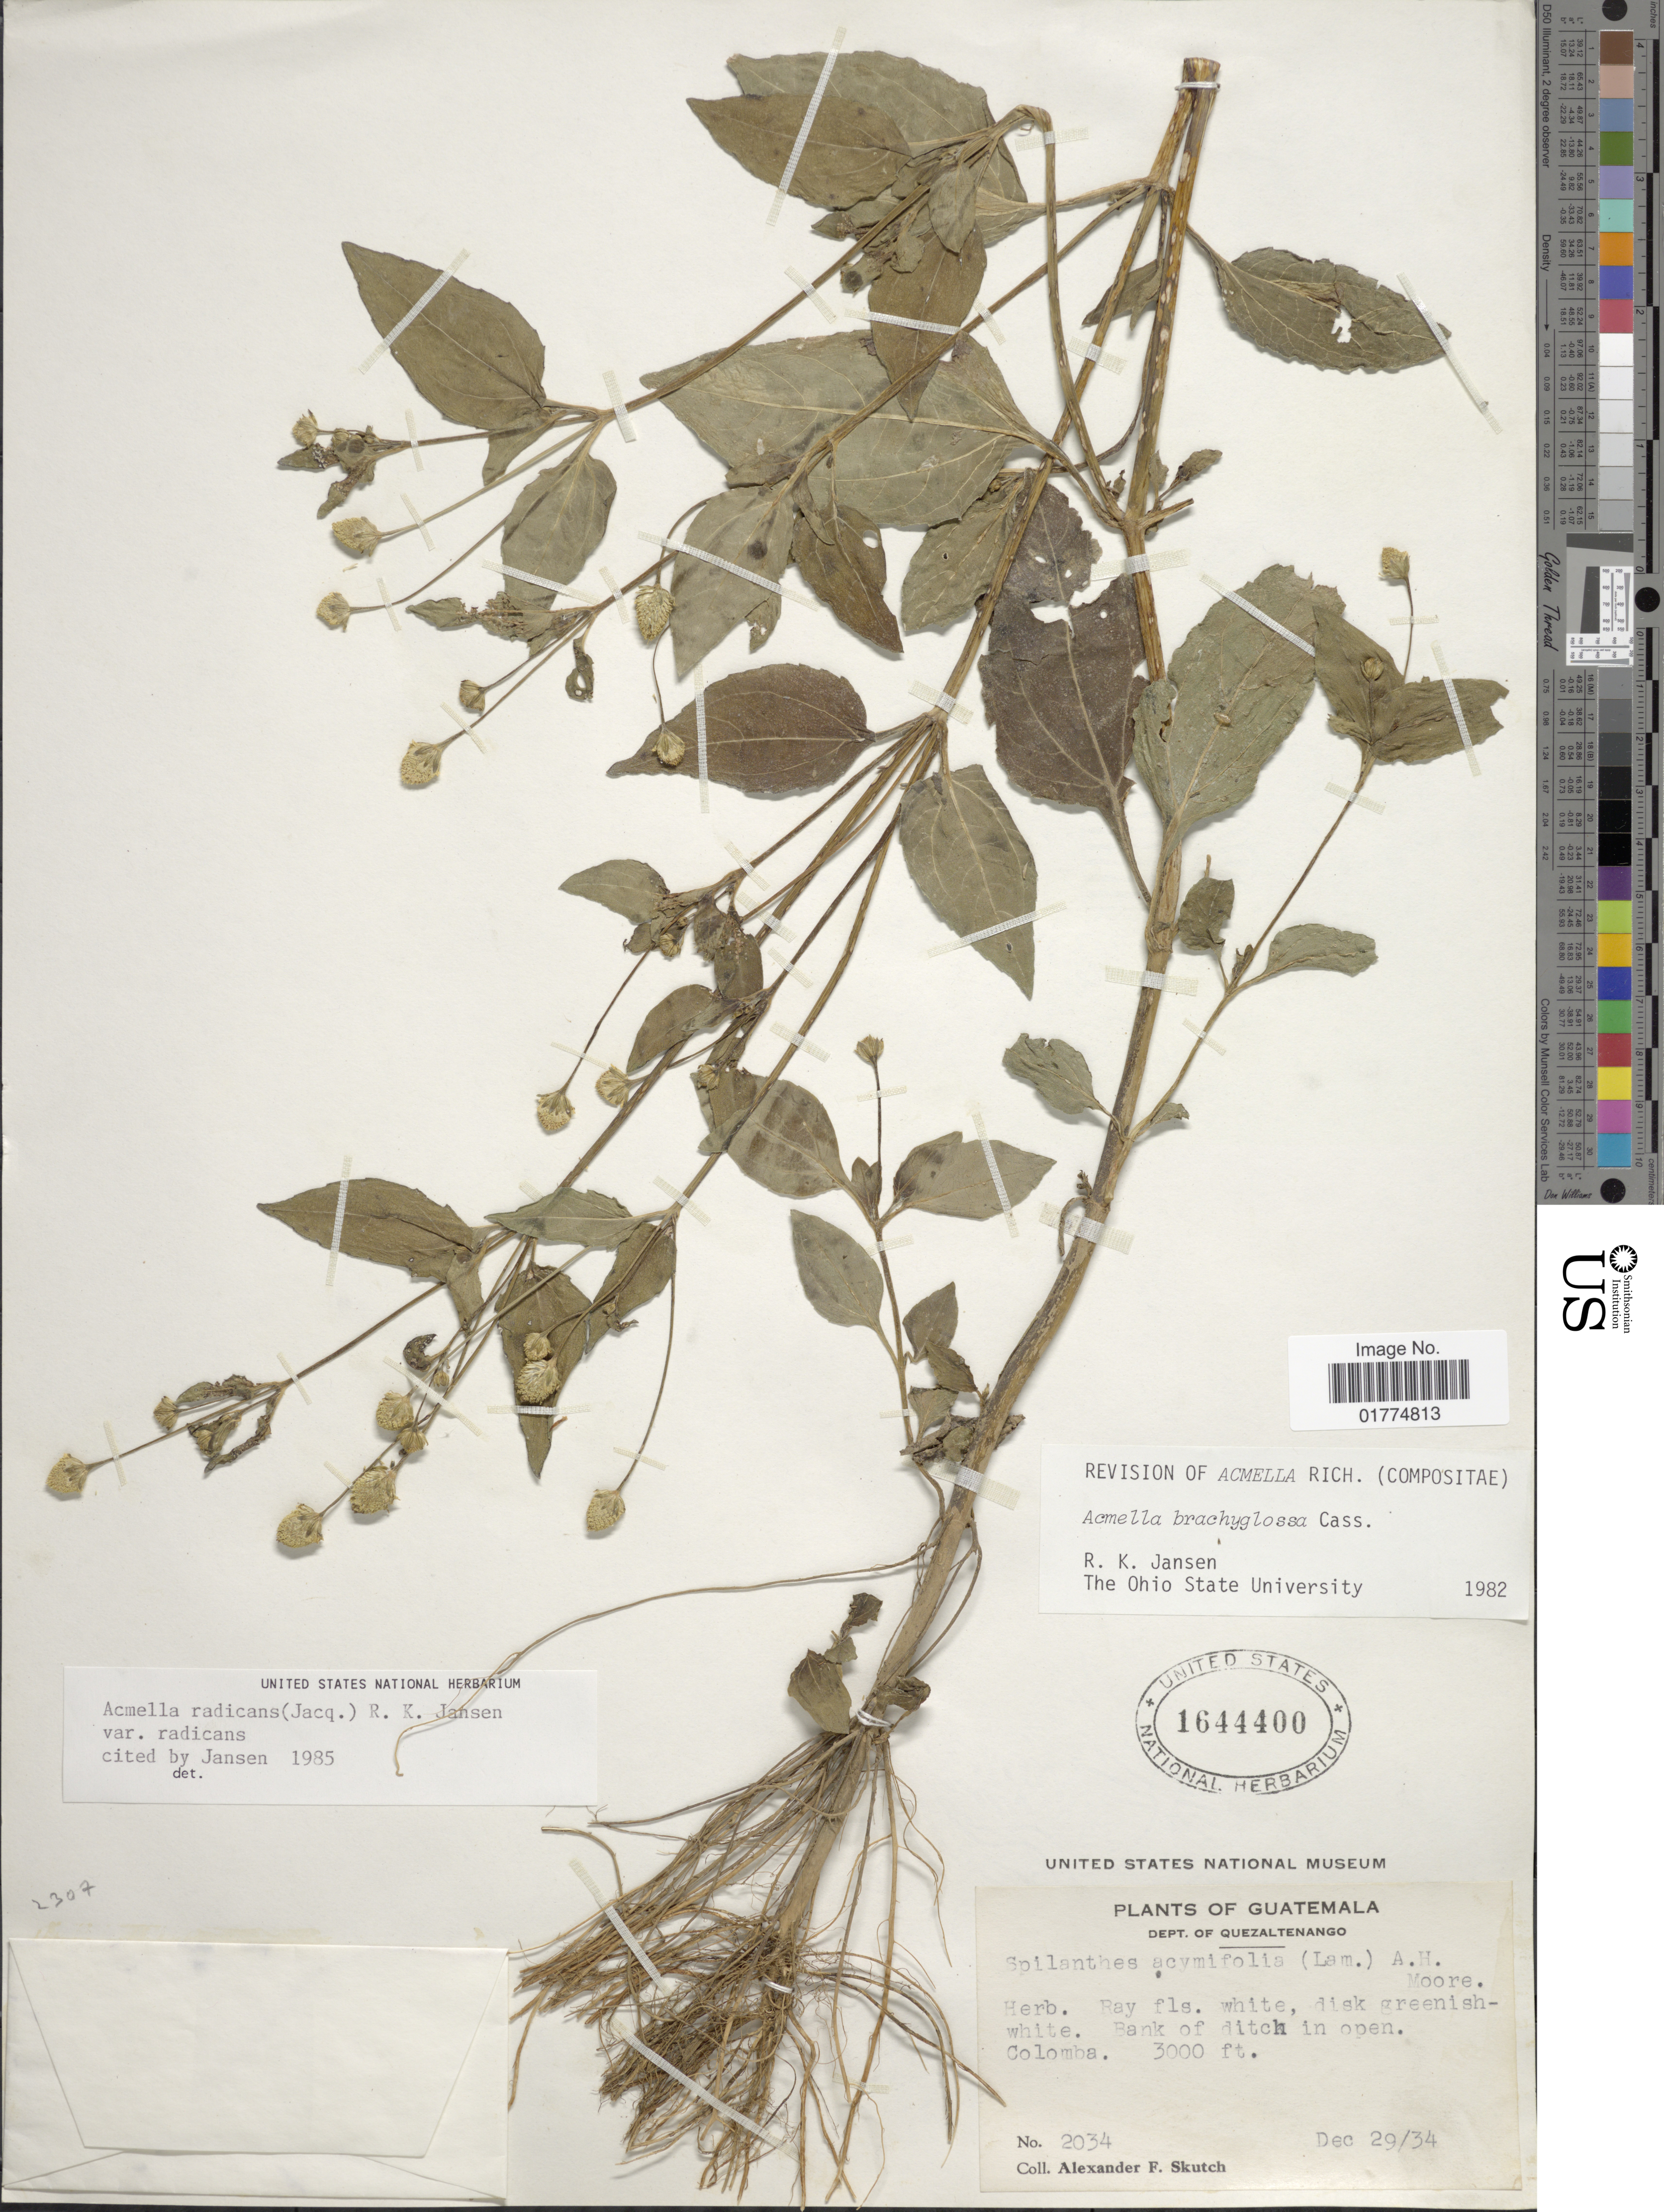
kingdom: Plantae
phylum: Tracheophyta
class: Magnoliopsida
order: Asterales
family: Asteraceae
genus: Acmella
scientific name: Acmella radicans var. radicans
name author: (Jacq.) R.K. Jansen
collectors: A. F. Skutch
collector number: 2034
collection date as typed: Transcribed d/m/y: 29/12/34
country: Guatemala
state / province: Quetzaltenango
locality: Colomba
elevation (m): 914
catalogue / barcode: US 1644400